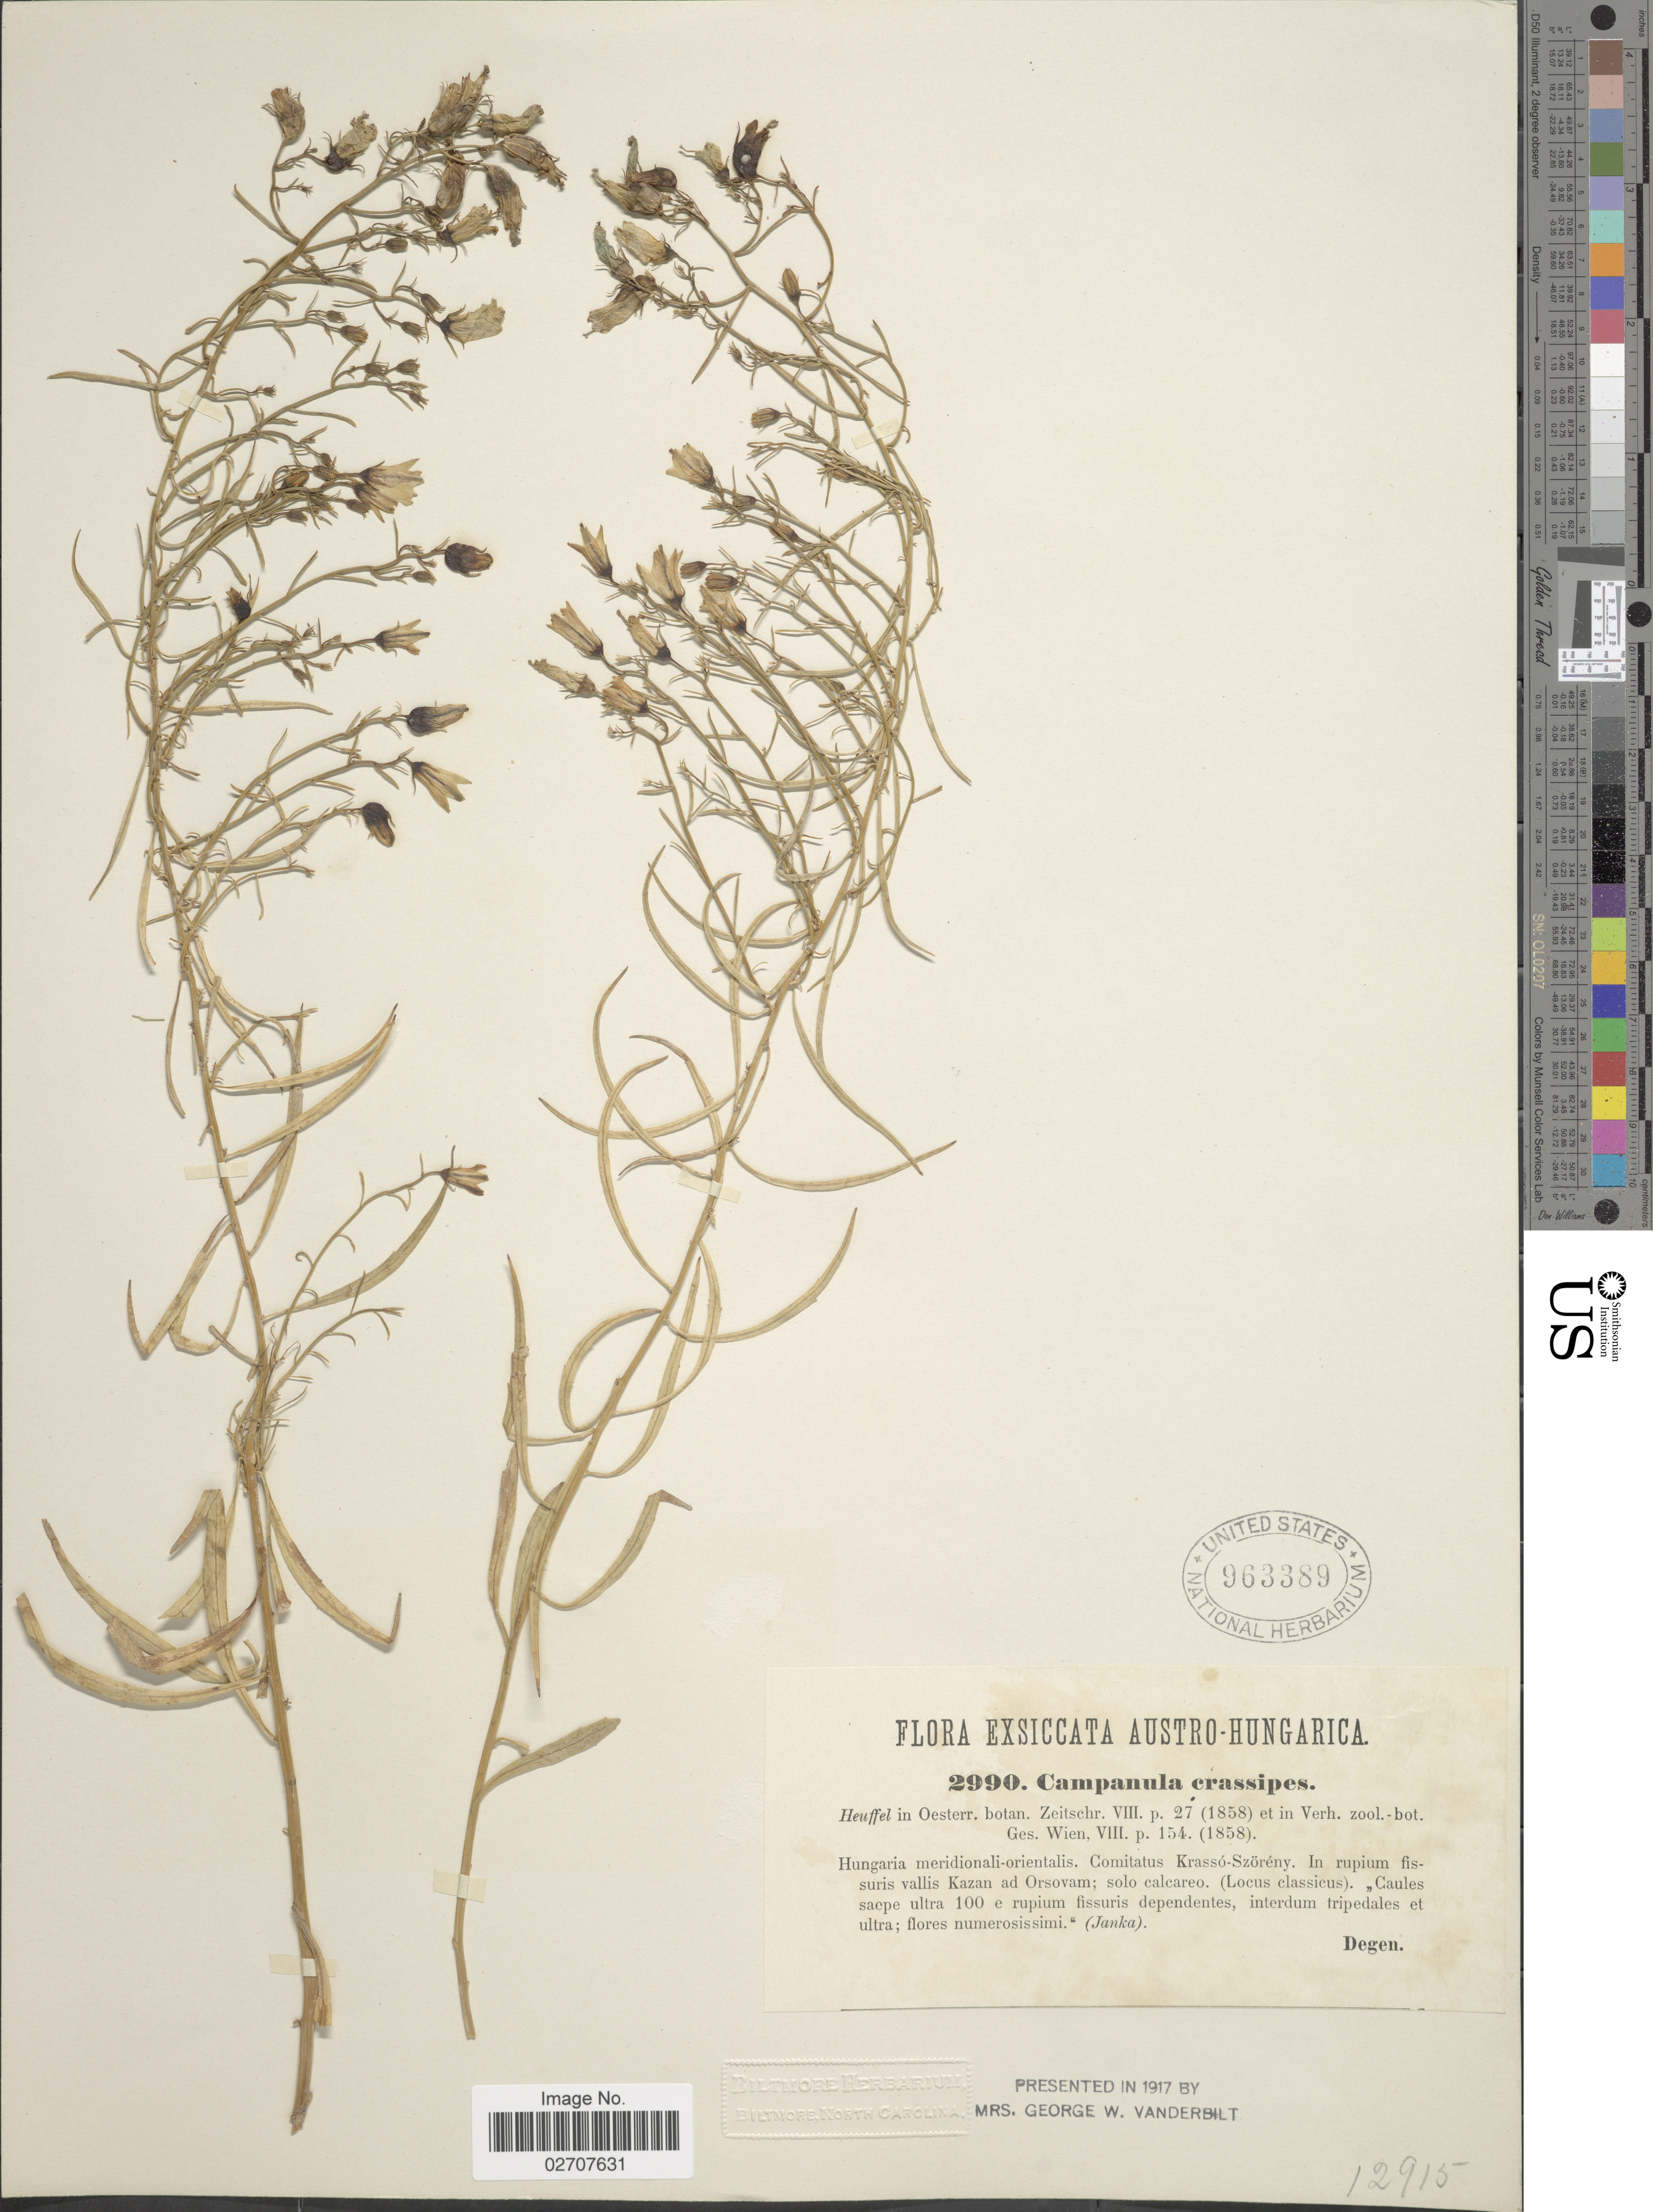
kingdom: Plantae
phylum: Tracheophyta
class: Magnoliopsida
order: Asterales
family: Campanulaceae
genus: Campanula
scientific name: Campanula crassipes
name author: Heuff.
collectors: Degen.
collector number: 2990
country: Hungary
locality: Austro-Hungarica. Hungaria meridionali-orientalis. Comitatus Krasso-Szoreny. In rupium fissuris vallis Kazan ad Orsovam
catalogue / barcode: US 963389